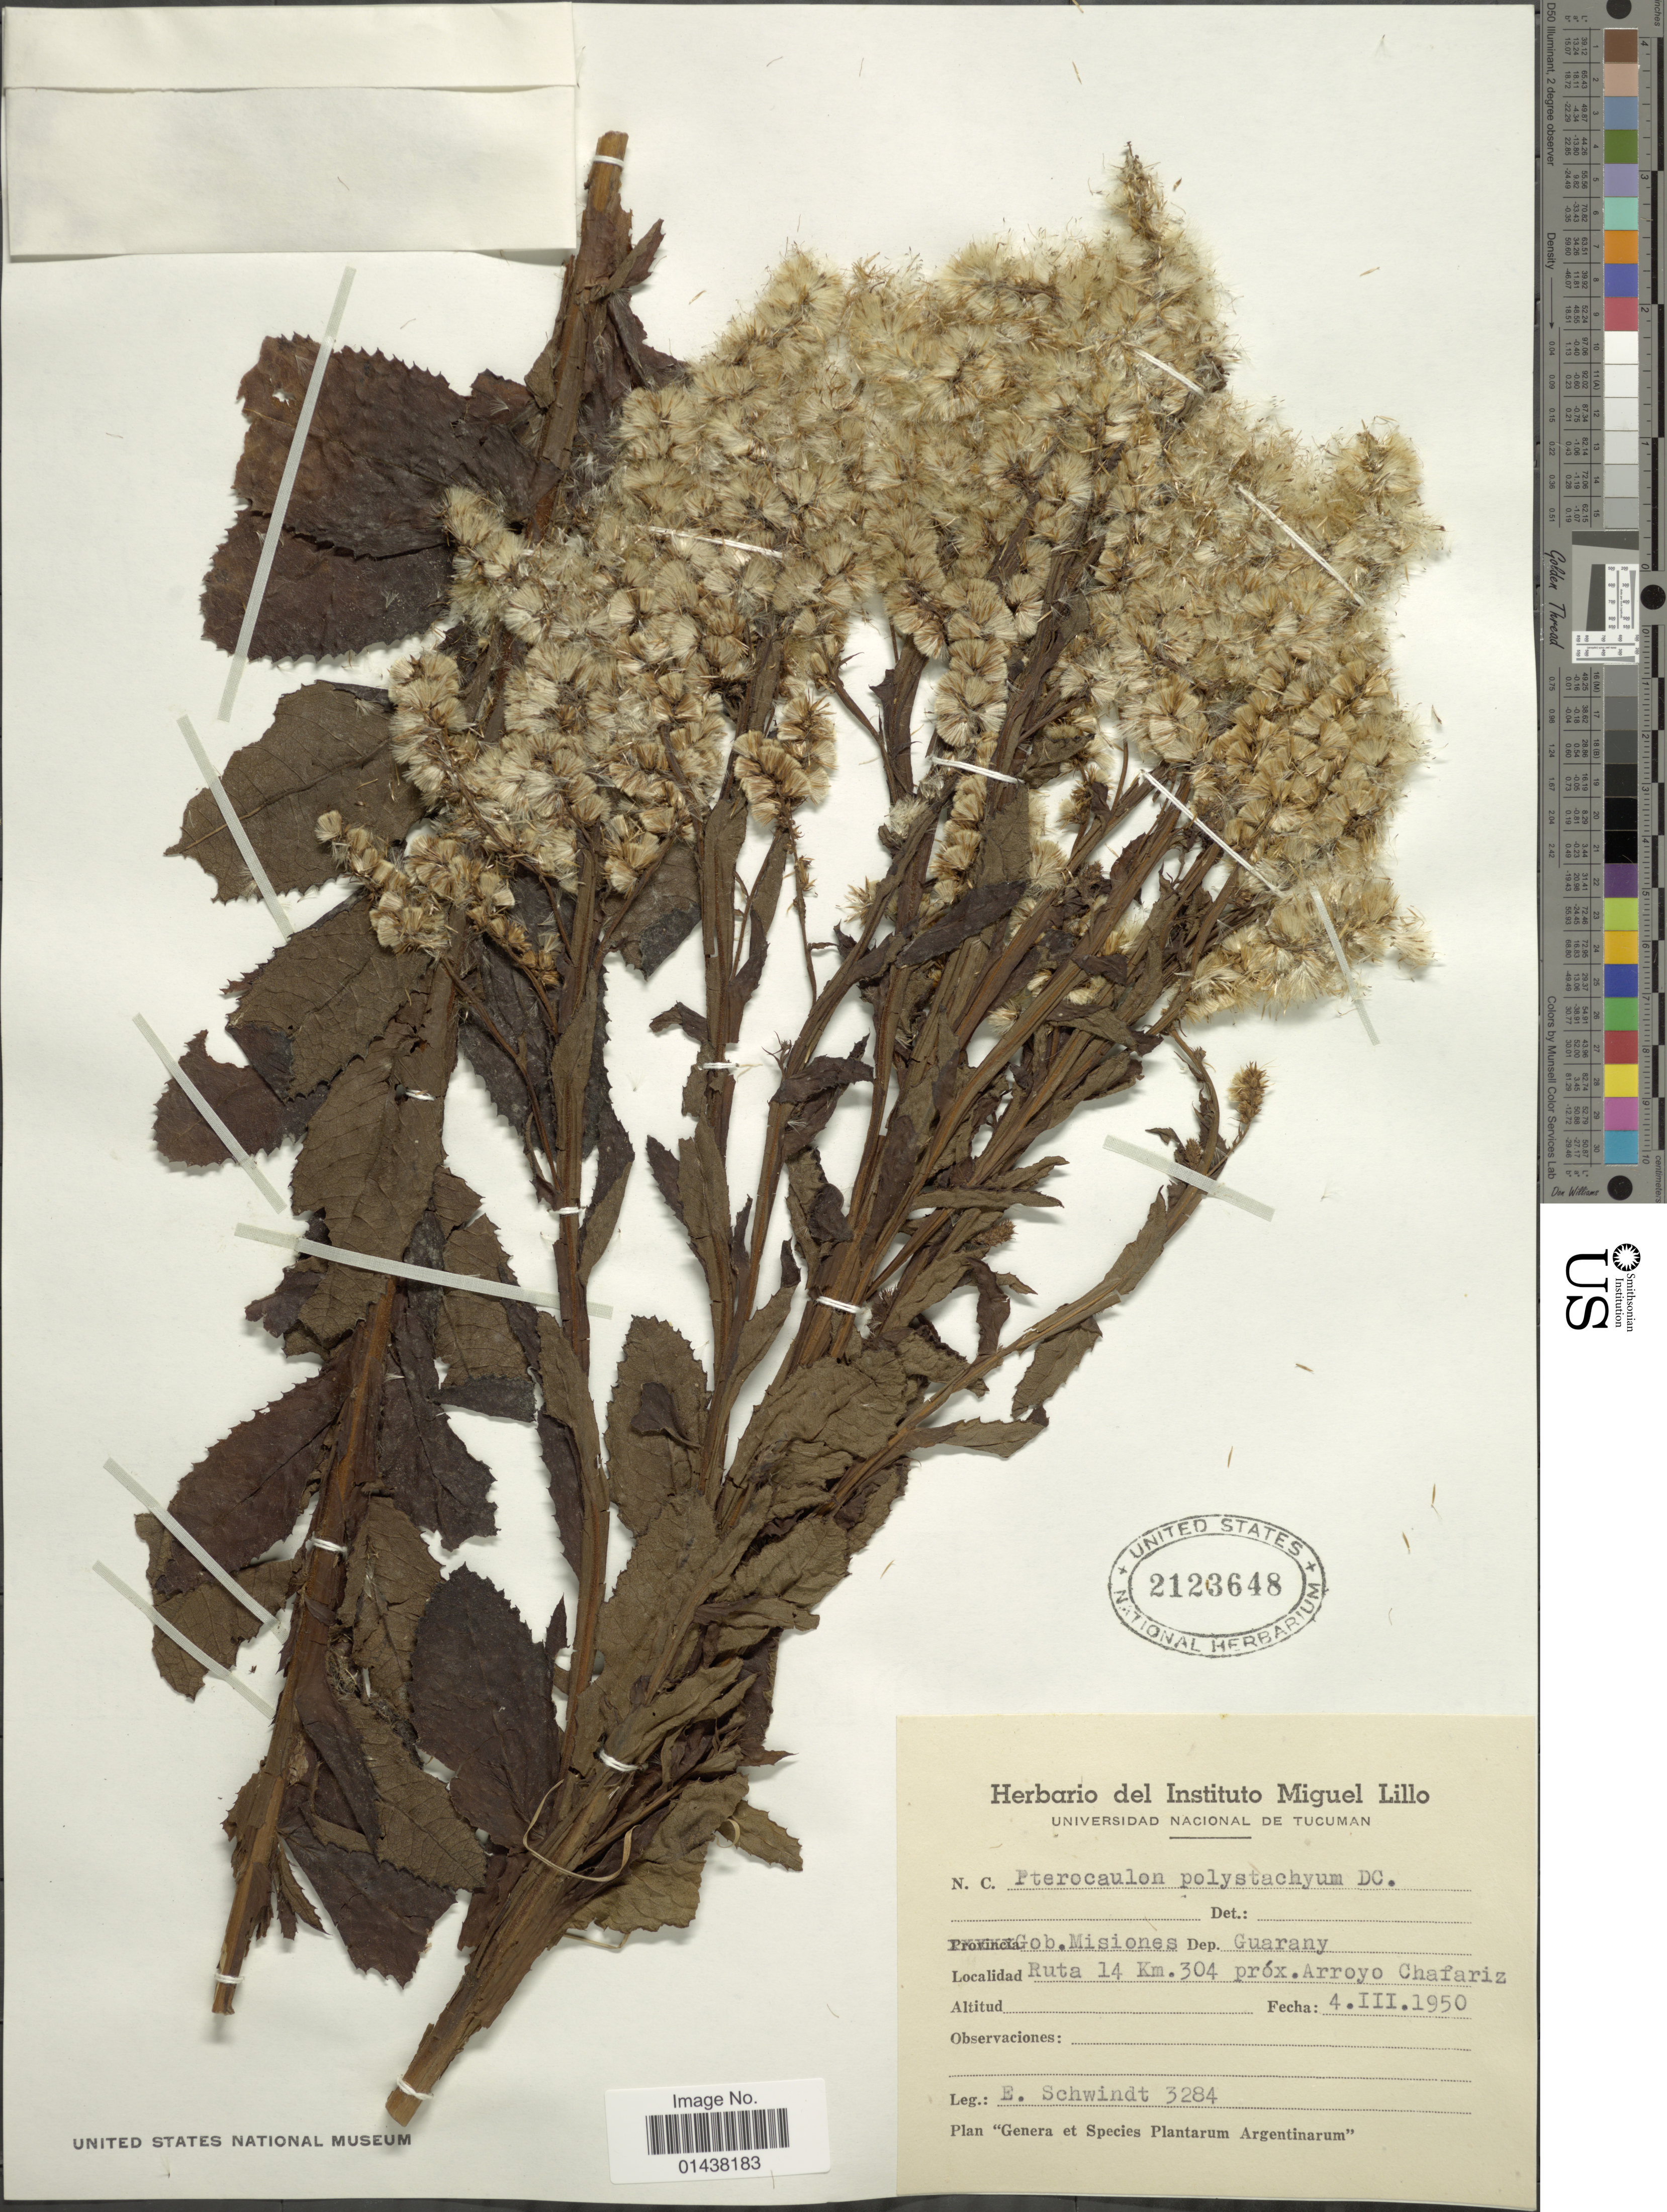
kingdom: Plantae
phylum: Tracheophyta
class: Magnoliopsida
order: Asterales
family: Asteraceae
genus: Pterocaulon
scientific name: Pterocaulon polystachyum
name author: DC.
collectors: E. Schwindt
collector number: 3284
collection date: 1950-03-04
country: Argentina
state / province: Misiones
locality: Dep. Guarany, Ruta 14 km. 304 prox. Arroyo Chafariz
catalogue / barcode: US 2123648